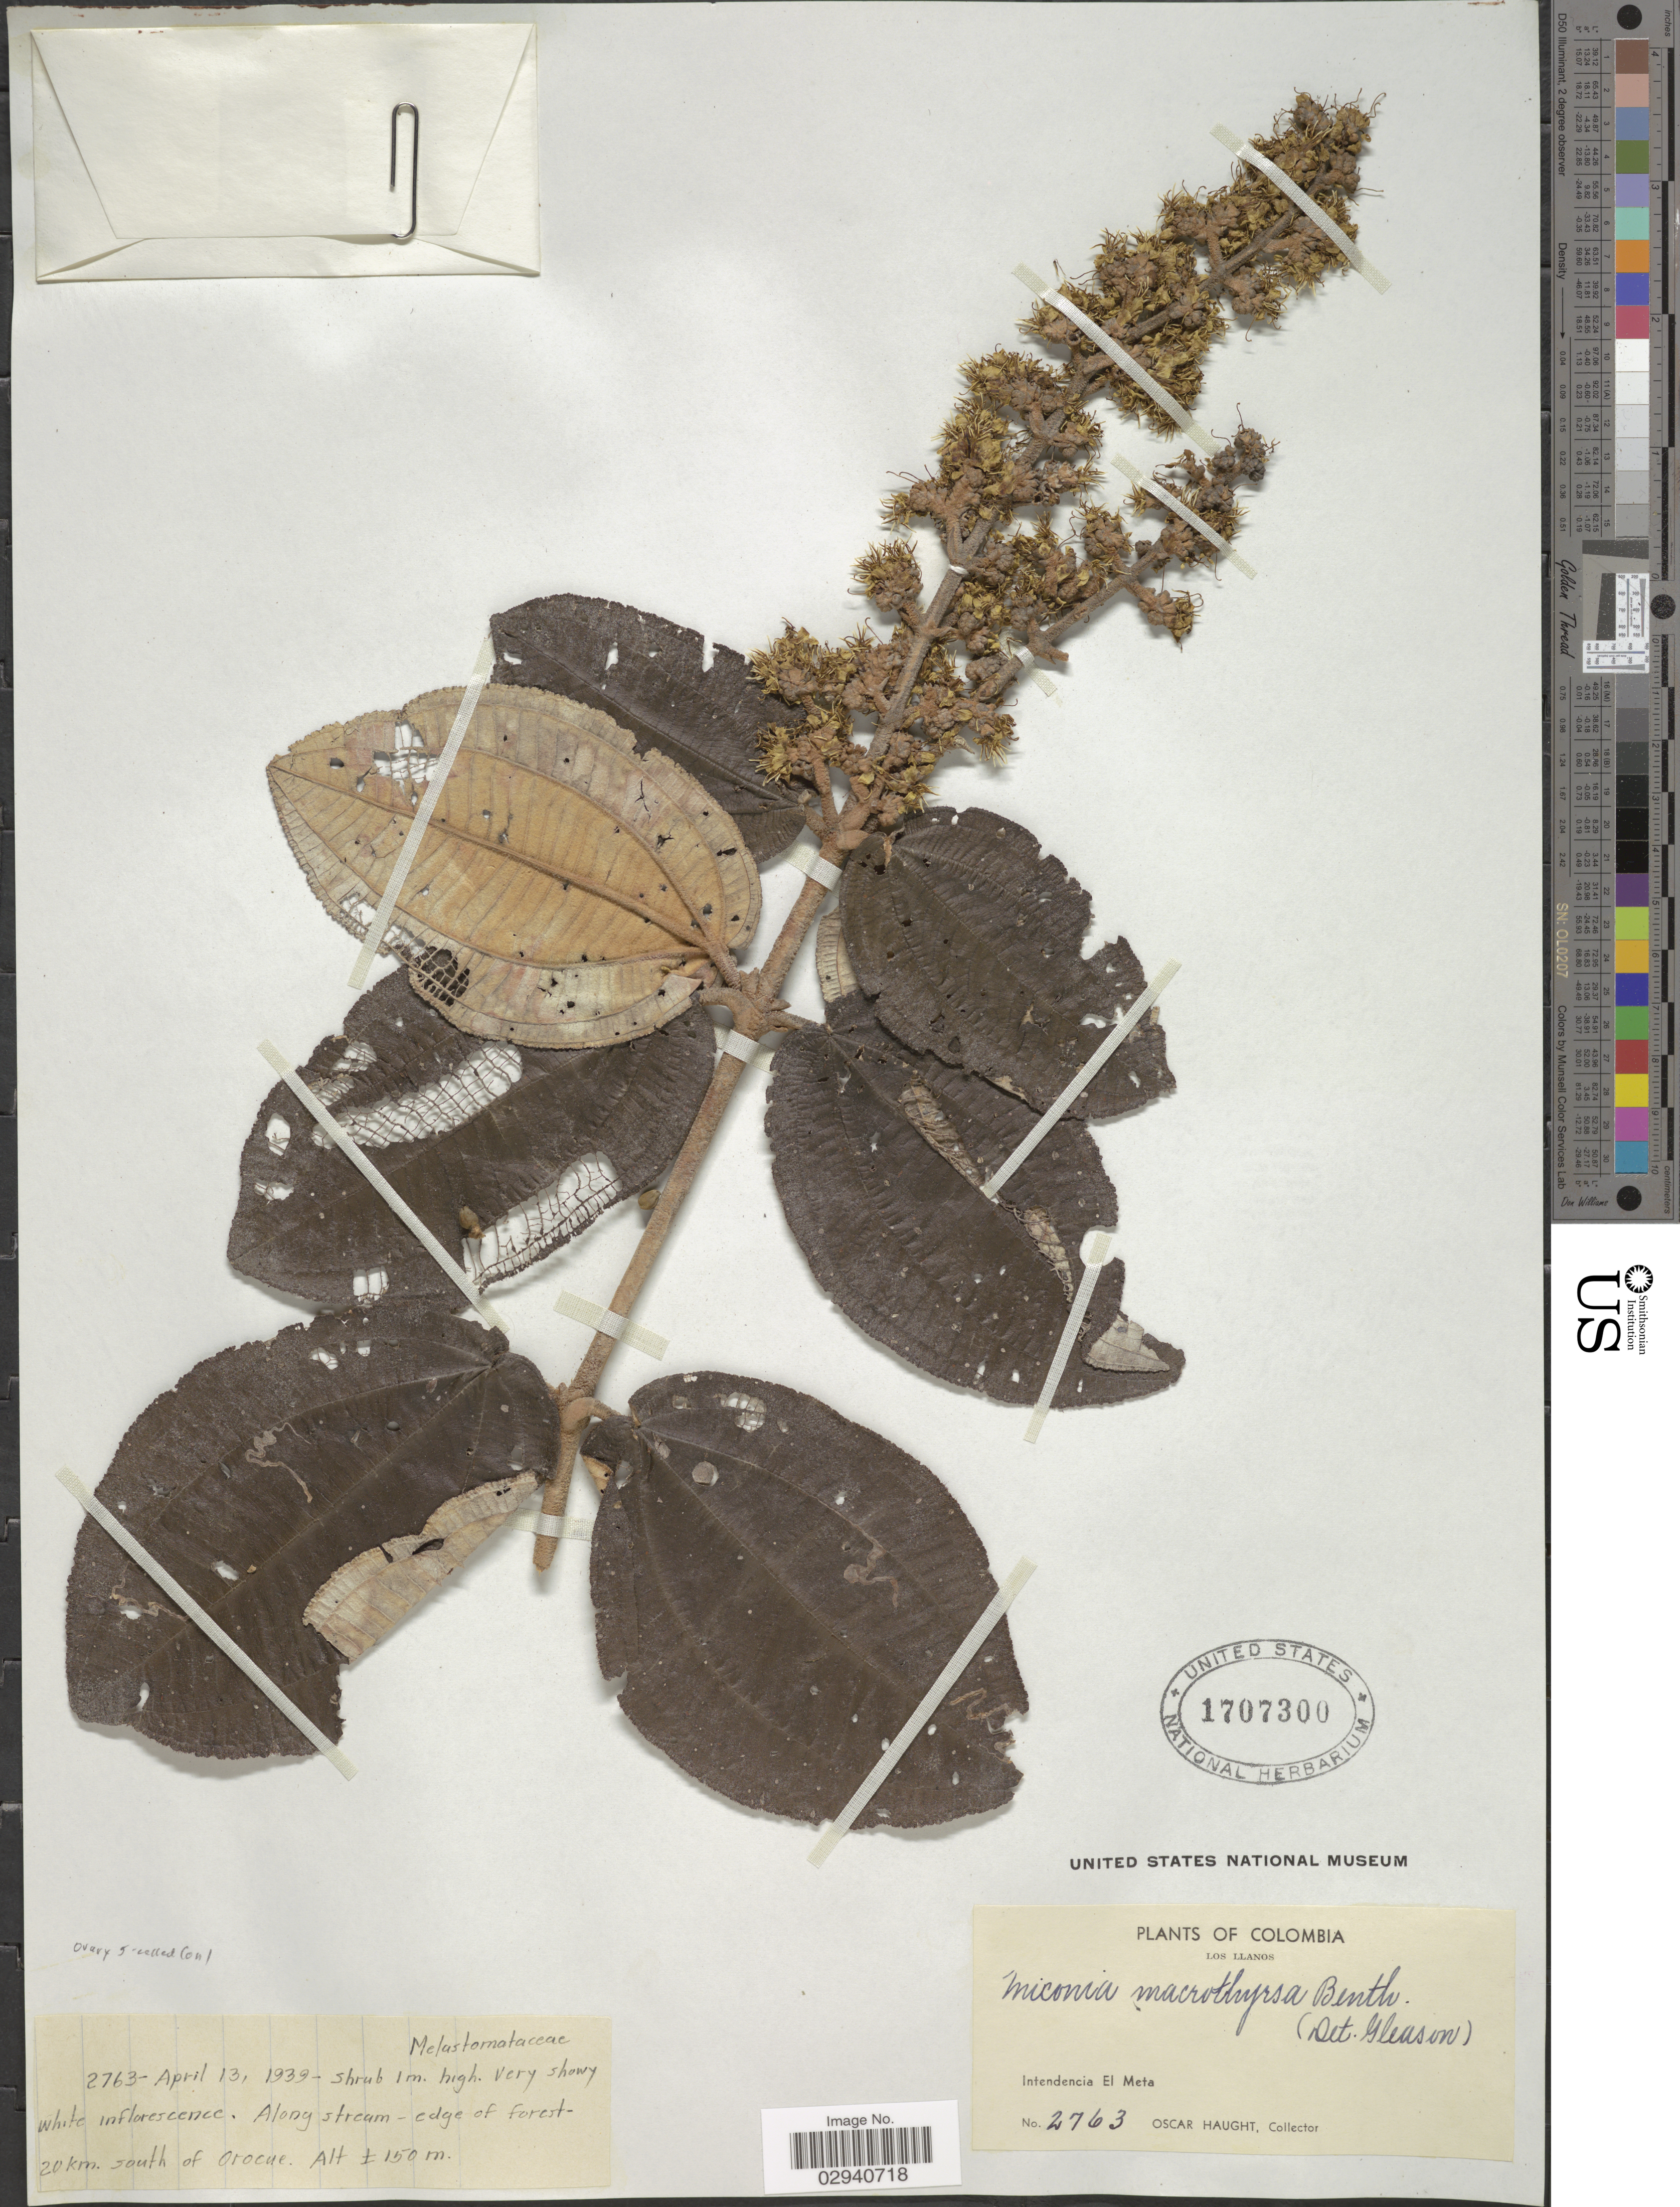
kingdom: Plantae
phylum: Tracheophyta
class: Magnoliopsida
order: Myrtales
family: Melastomataceae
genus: Miconia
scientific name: Miconia macrothyrsa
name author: Benth.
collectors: O. Haught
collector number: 2763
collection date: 1939-04-13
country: Colombia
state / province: Meta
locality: Los Llanos. Intendencia El Meta. 20 km. south of Orocue.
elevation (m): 150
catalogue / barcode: US 1707300